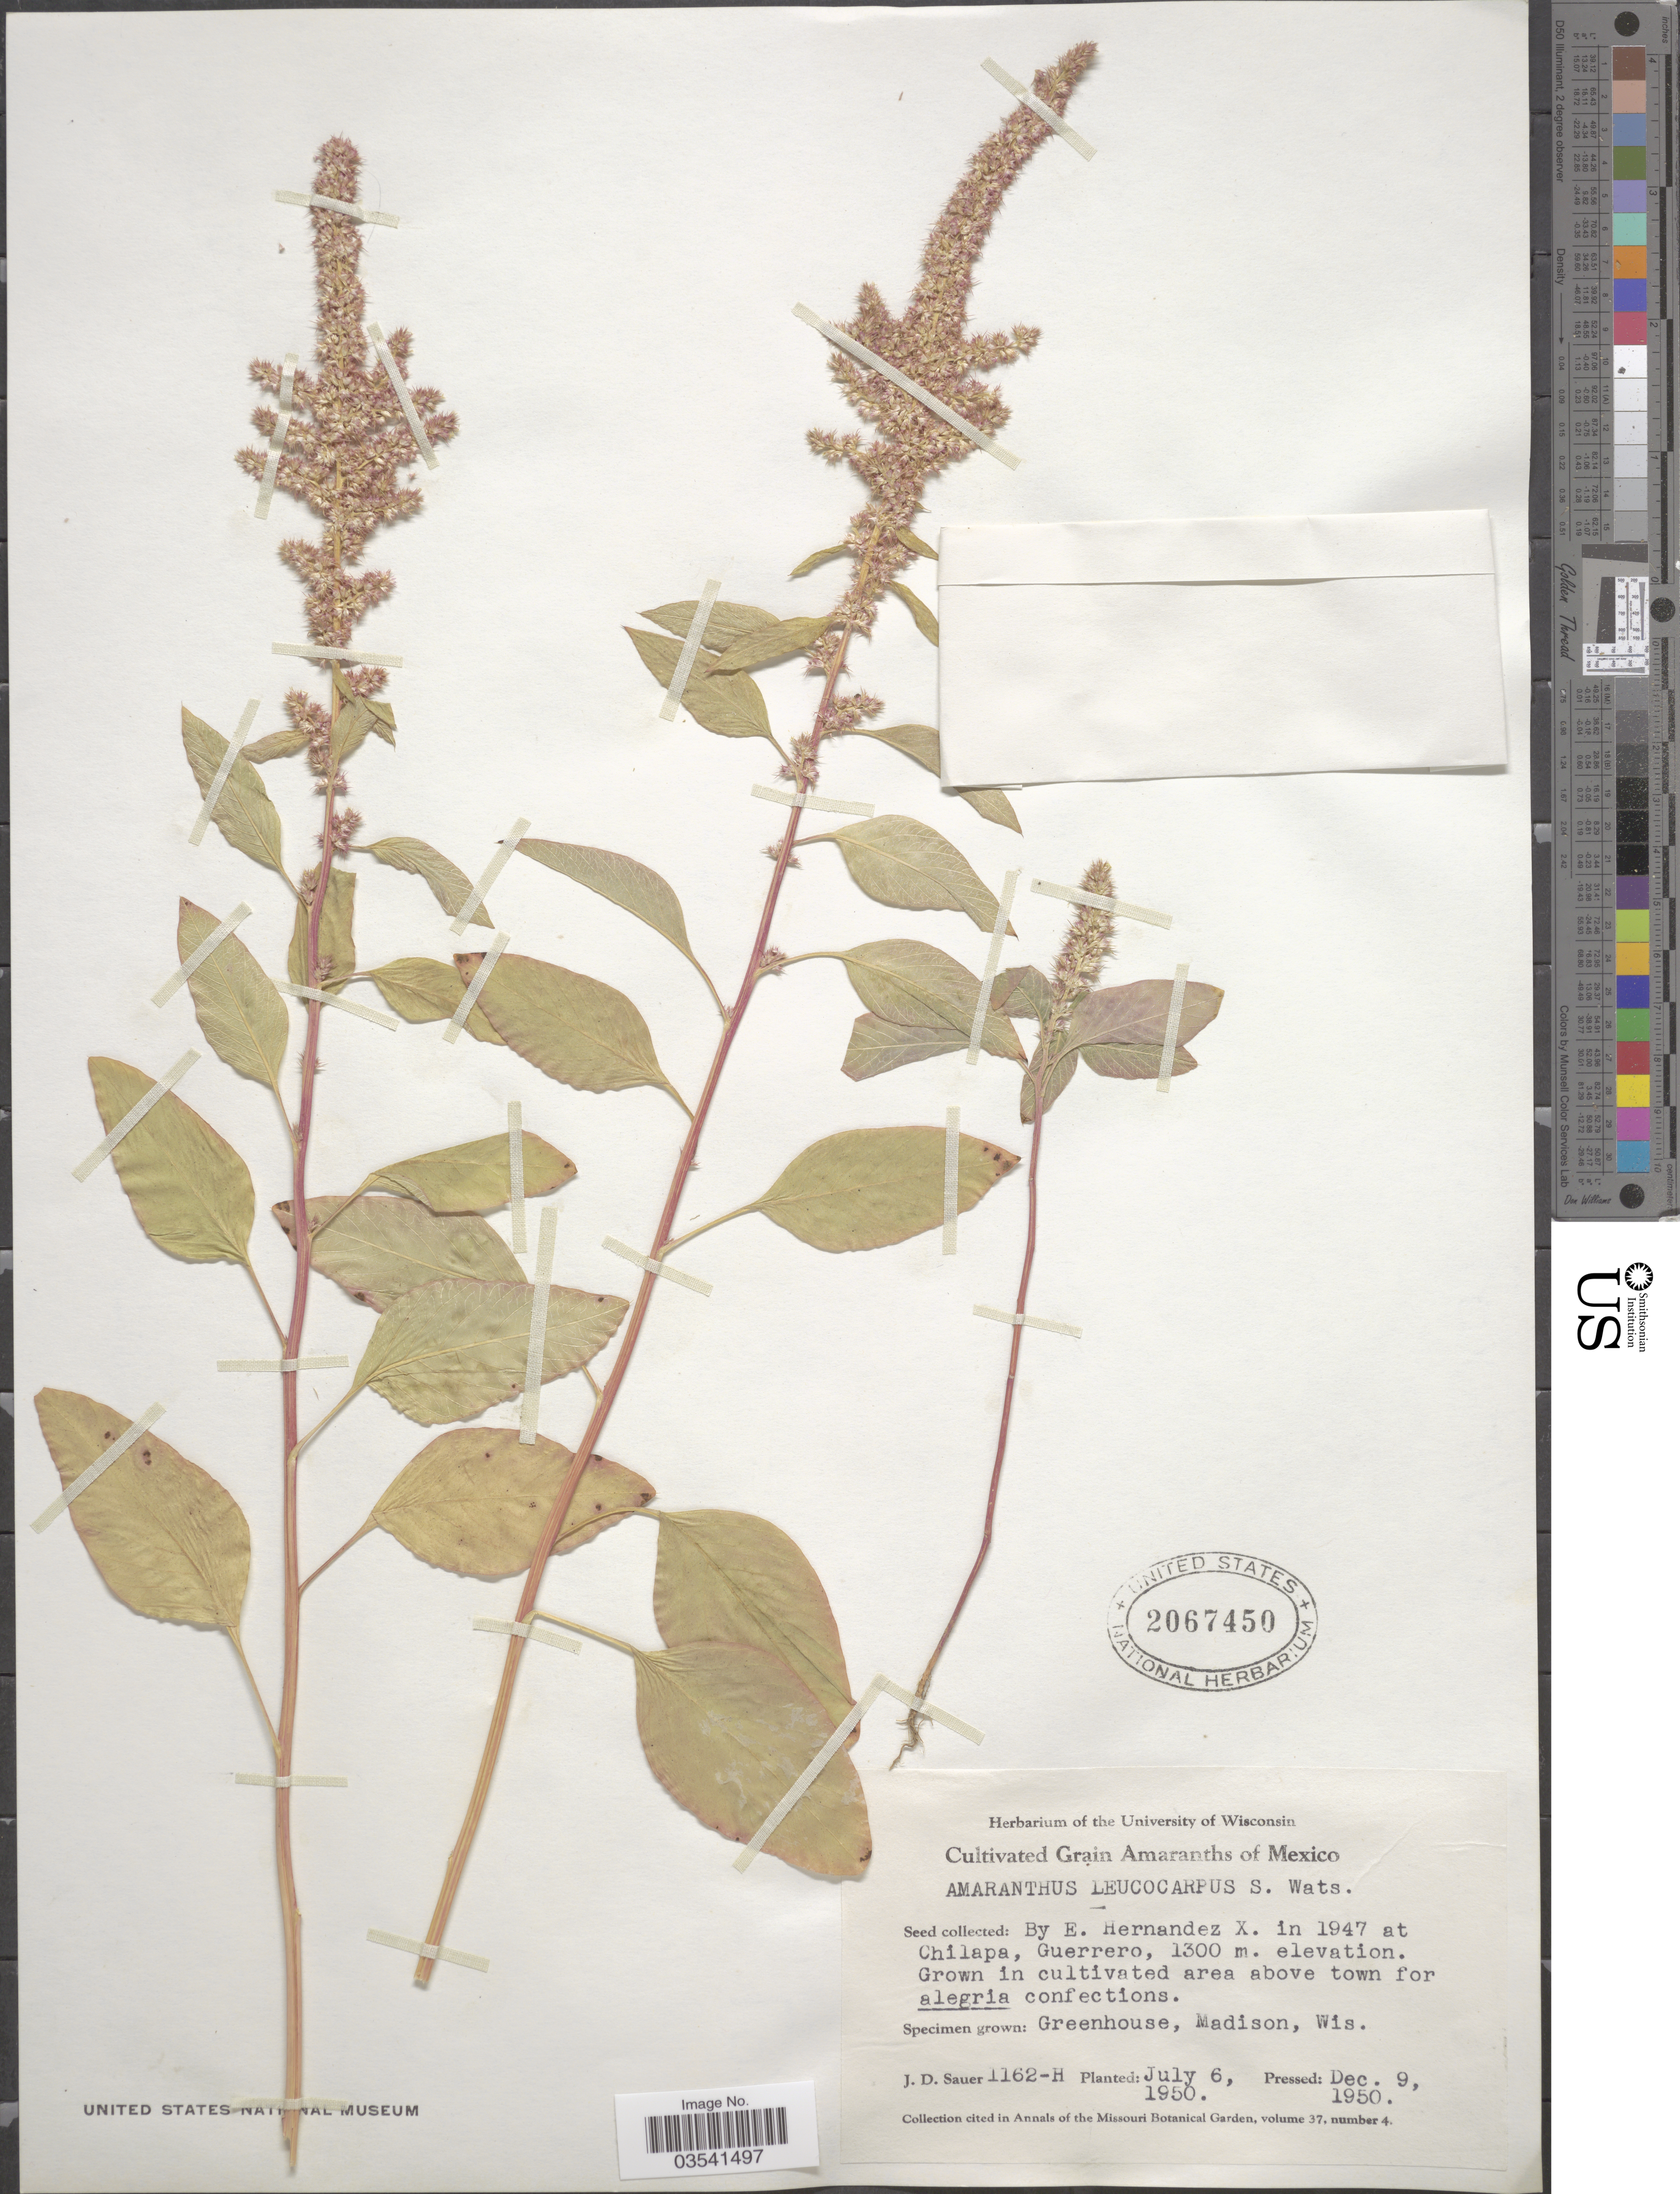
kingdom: Plantae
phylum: Tracheophyta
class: Magnoliopsida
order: Caryophyllales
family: Amaranthaceae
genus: Amaranthus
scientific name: Amaranthus leucocarpus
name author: S. Watson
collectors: J. D. Sauer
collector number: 1162-H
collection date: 1950-07-06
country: United States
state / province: Wisconsin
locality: Greenhouse, Madison.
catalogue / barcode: US 2067450